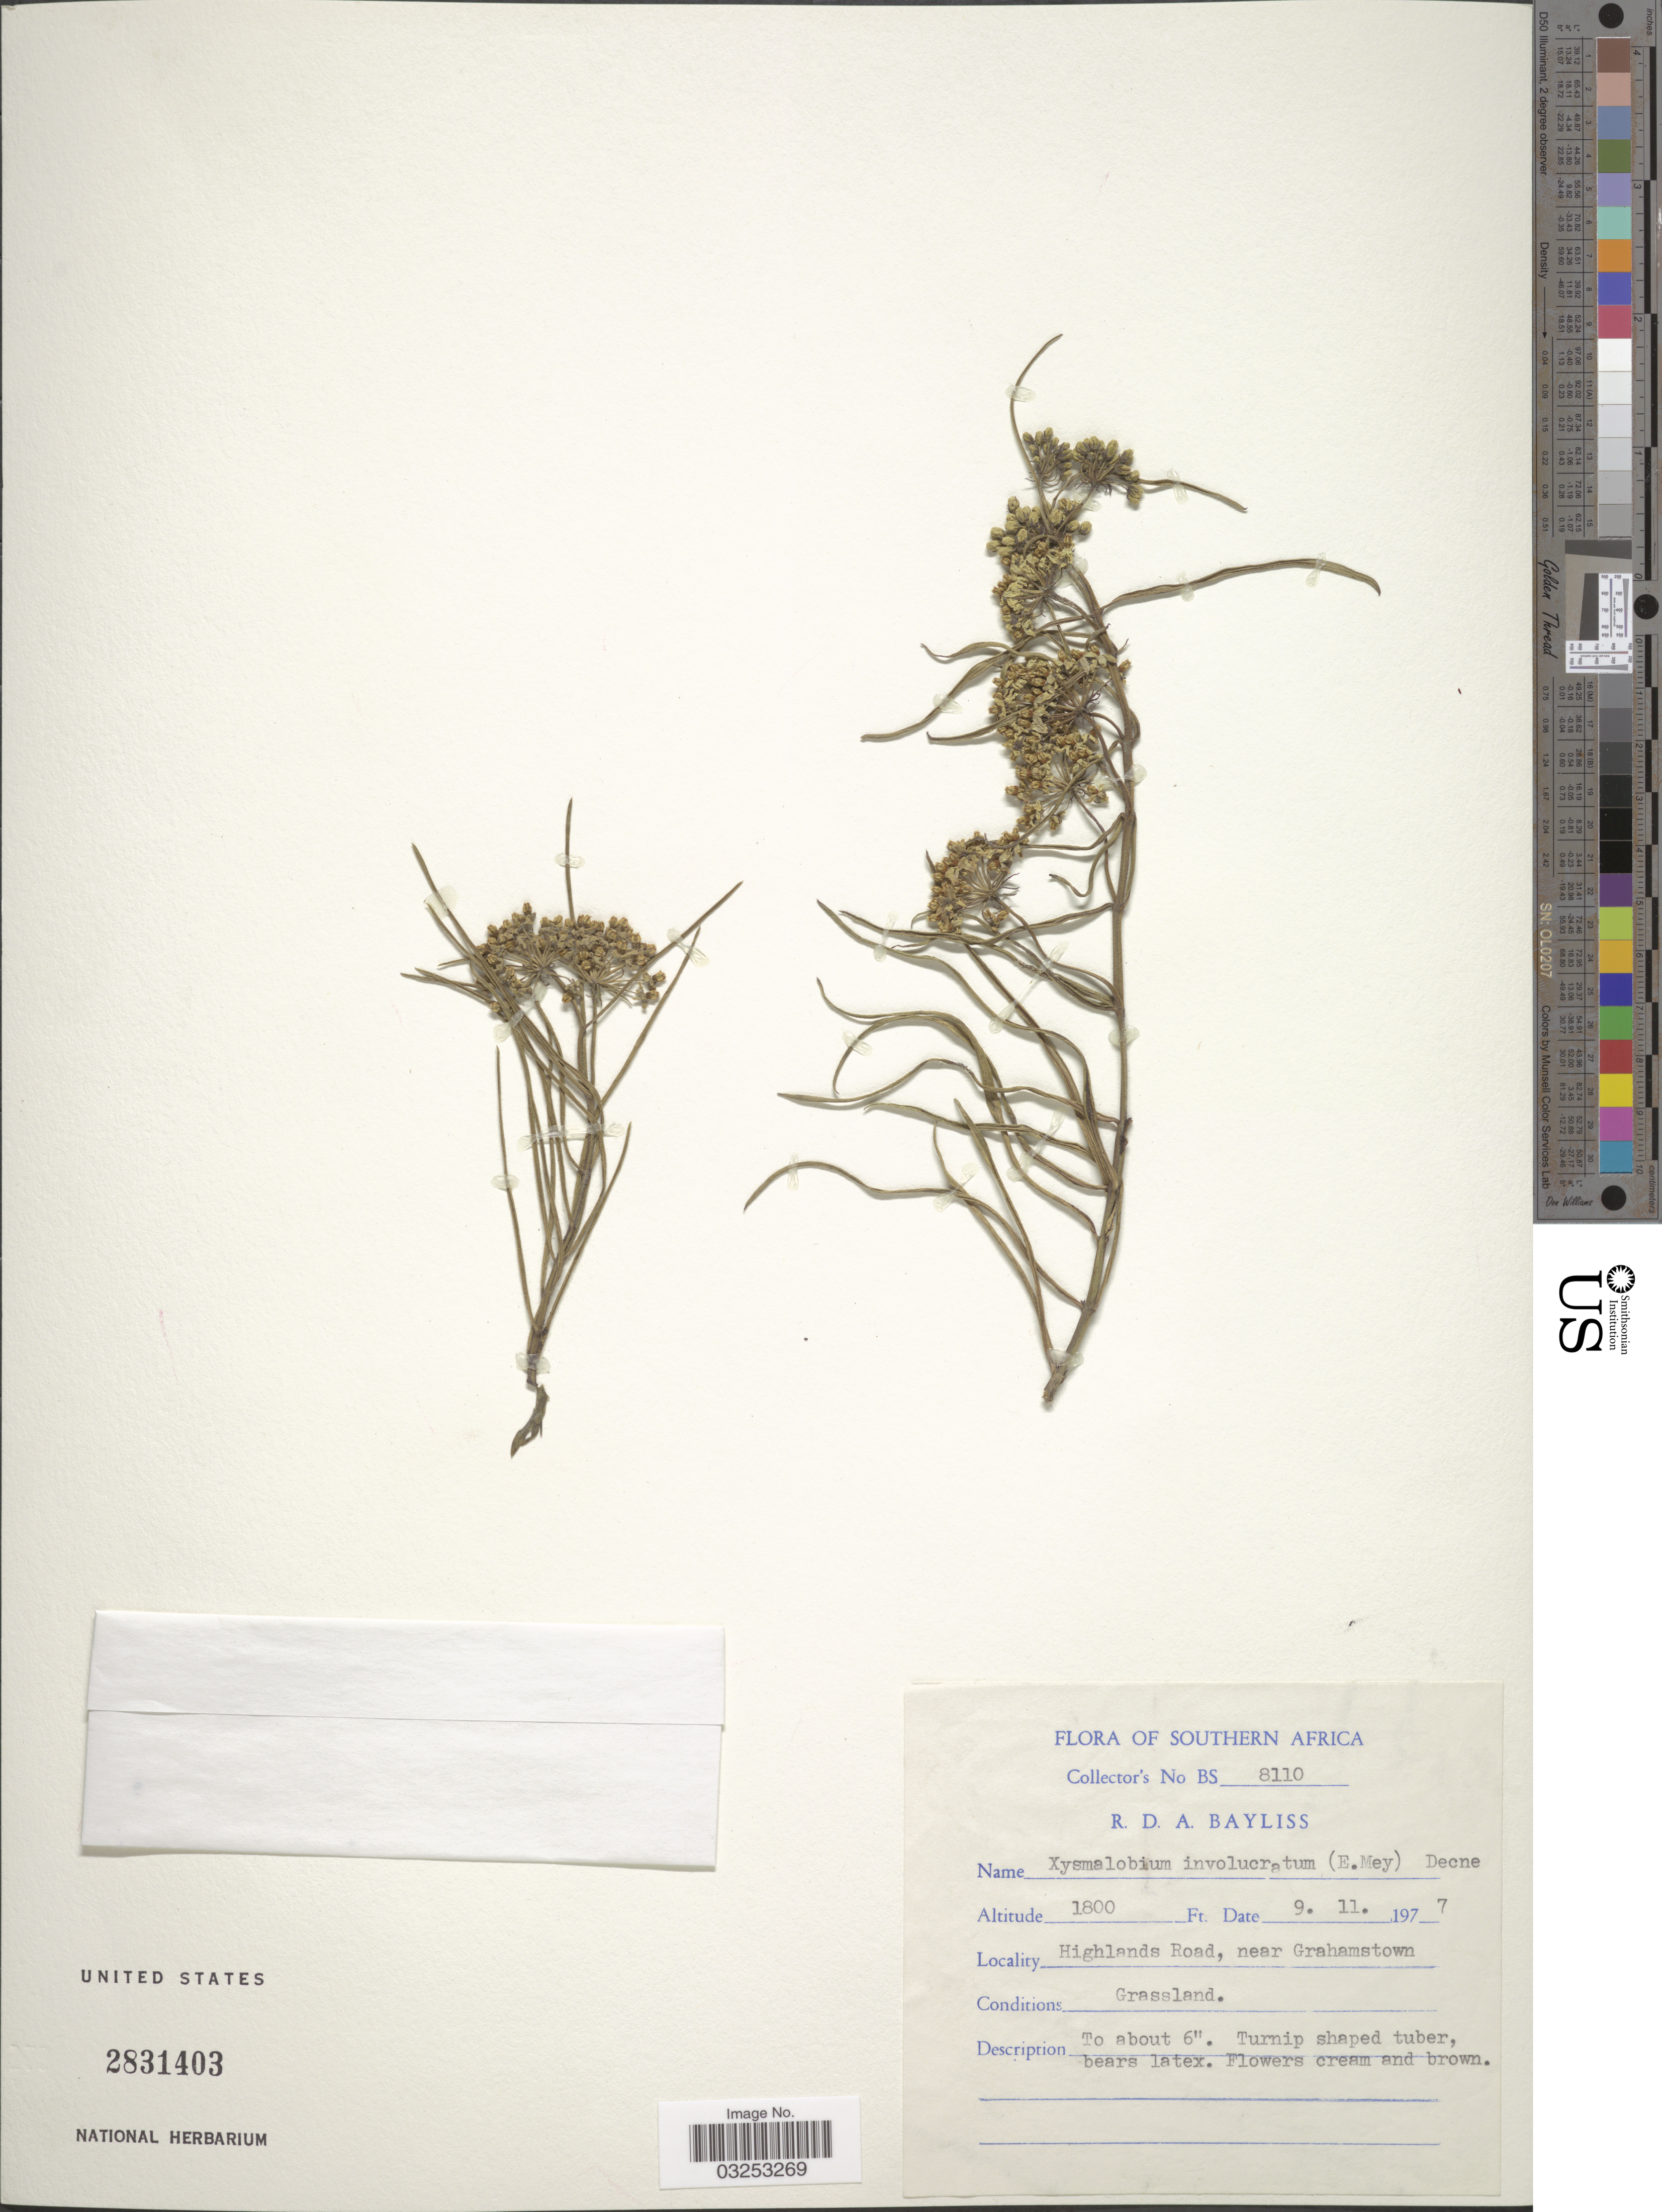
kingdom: Plantae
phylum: Tracheophyta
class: Magnoliopsida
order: Gentianales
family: Apocynaceae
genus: Xysmalobium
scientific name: Xysmalobium involucratum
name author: (E. Mey.) Decne.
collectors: R. Bayliss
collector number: BS 8110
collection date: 1977-11-09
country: South Africa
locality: Southern Africa. Highlands Road, near Grahamstown.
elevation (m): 549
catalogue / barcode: US 2831403